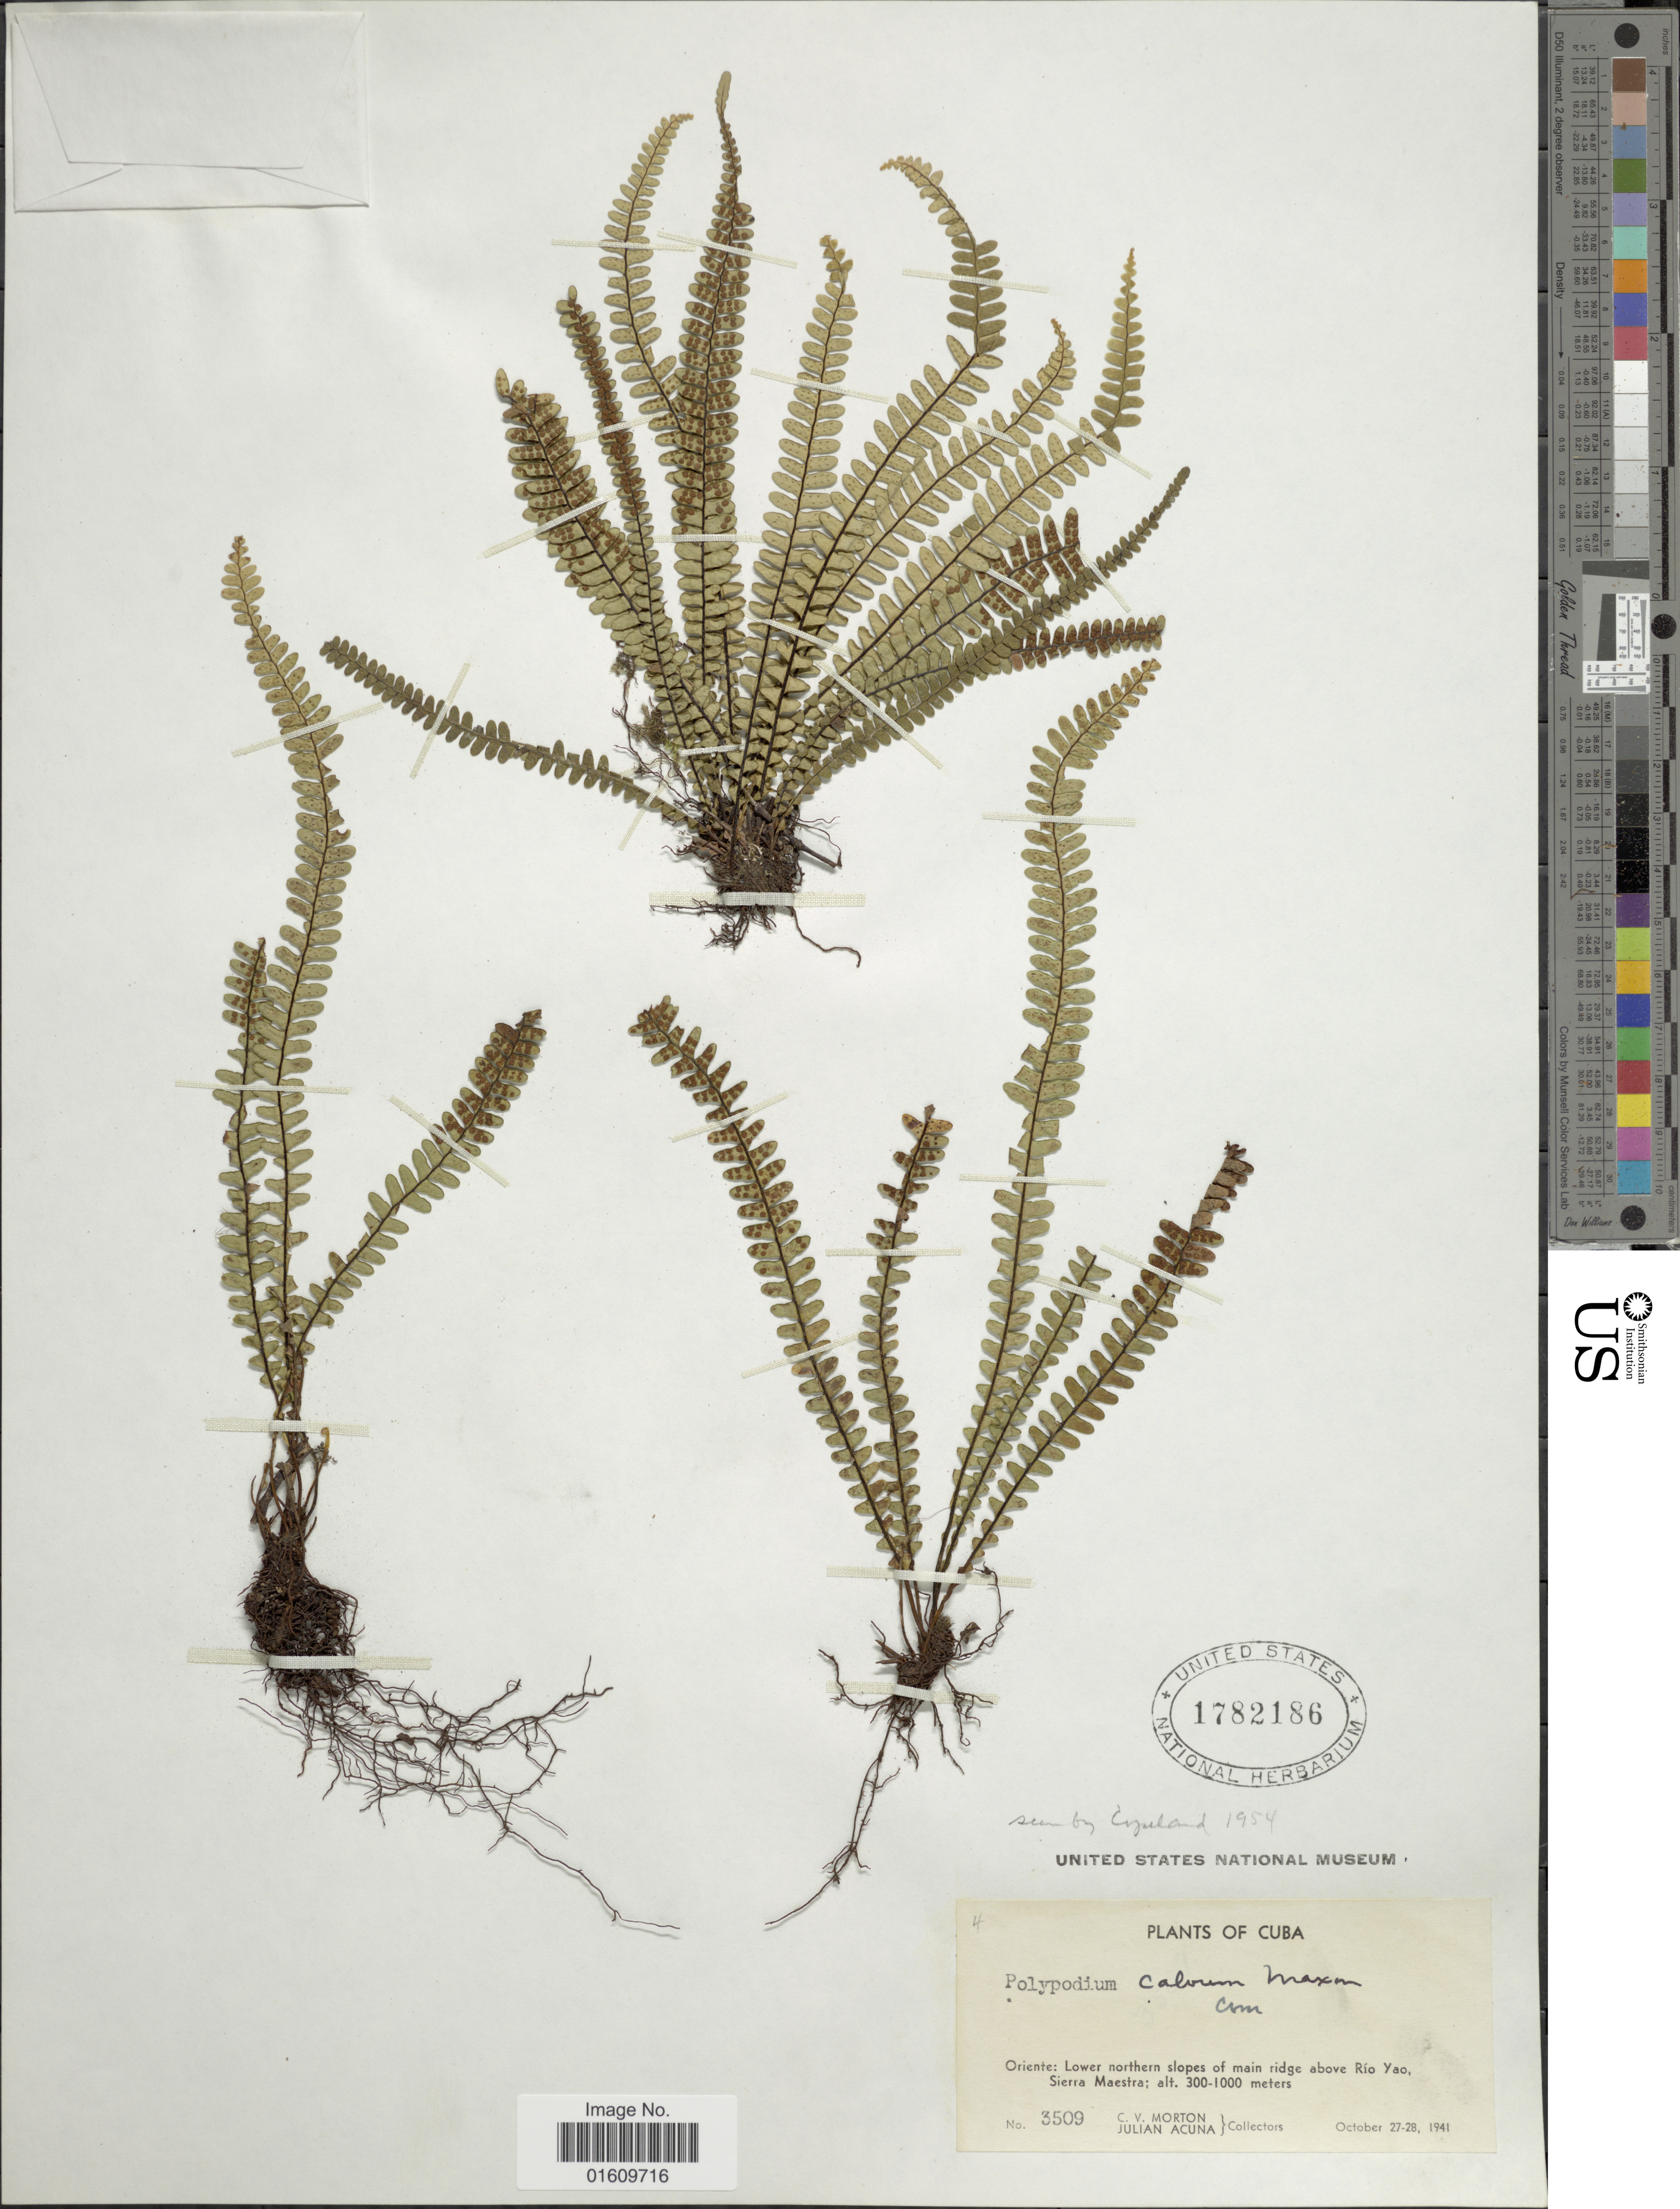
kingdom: Plantae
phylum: Tracheophyta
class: Polypodiopsida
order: Polypodiales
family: Polypodiaceae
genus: Melpomene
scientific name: Melpomene melanosticta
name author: (Kunze) A.R. Sm. & R.C. Moran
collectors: C. V. Morton & J. B. Acuña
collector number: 3509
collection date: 1941-10-27/1941-10-28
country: Cuba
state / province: Oriente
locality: Lower northern slopes of main ridge above Rio Yao, Sierra Maestra.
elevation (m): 300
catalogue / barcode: US 1782186